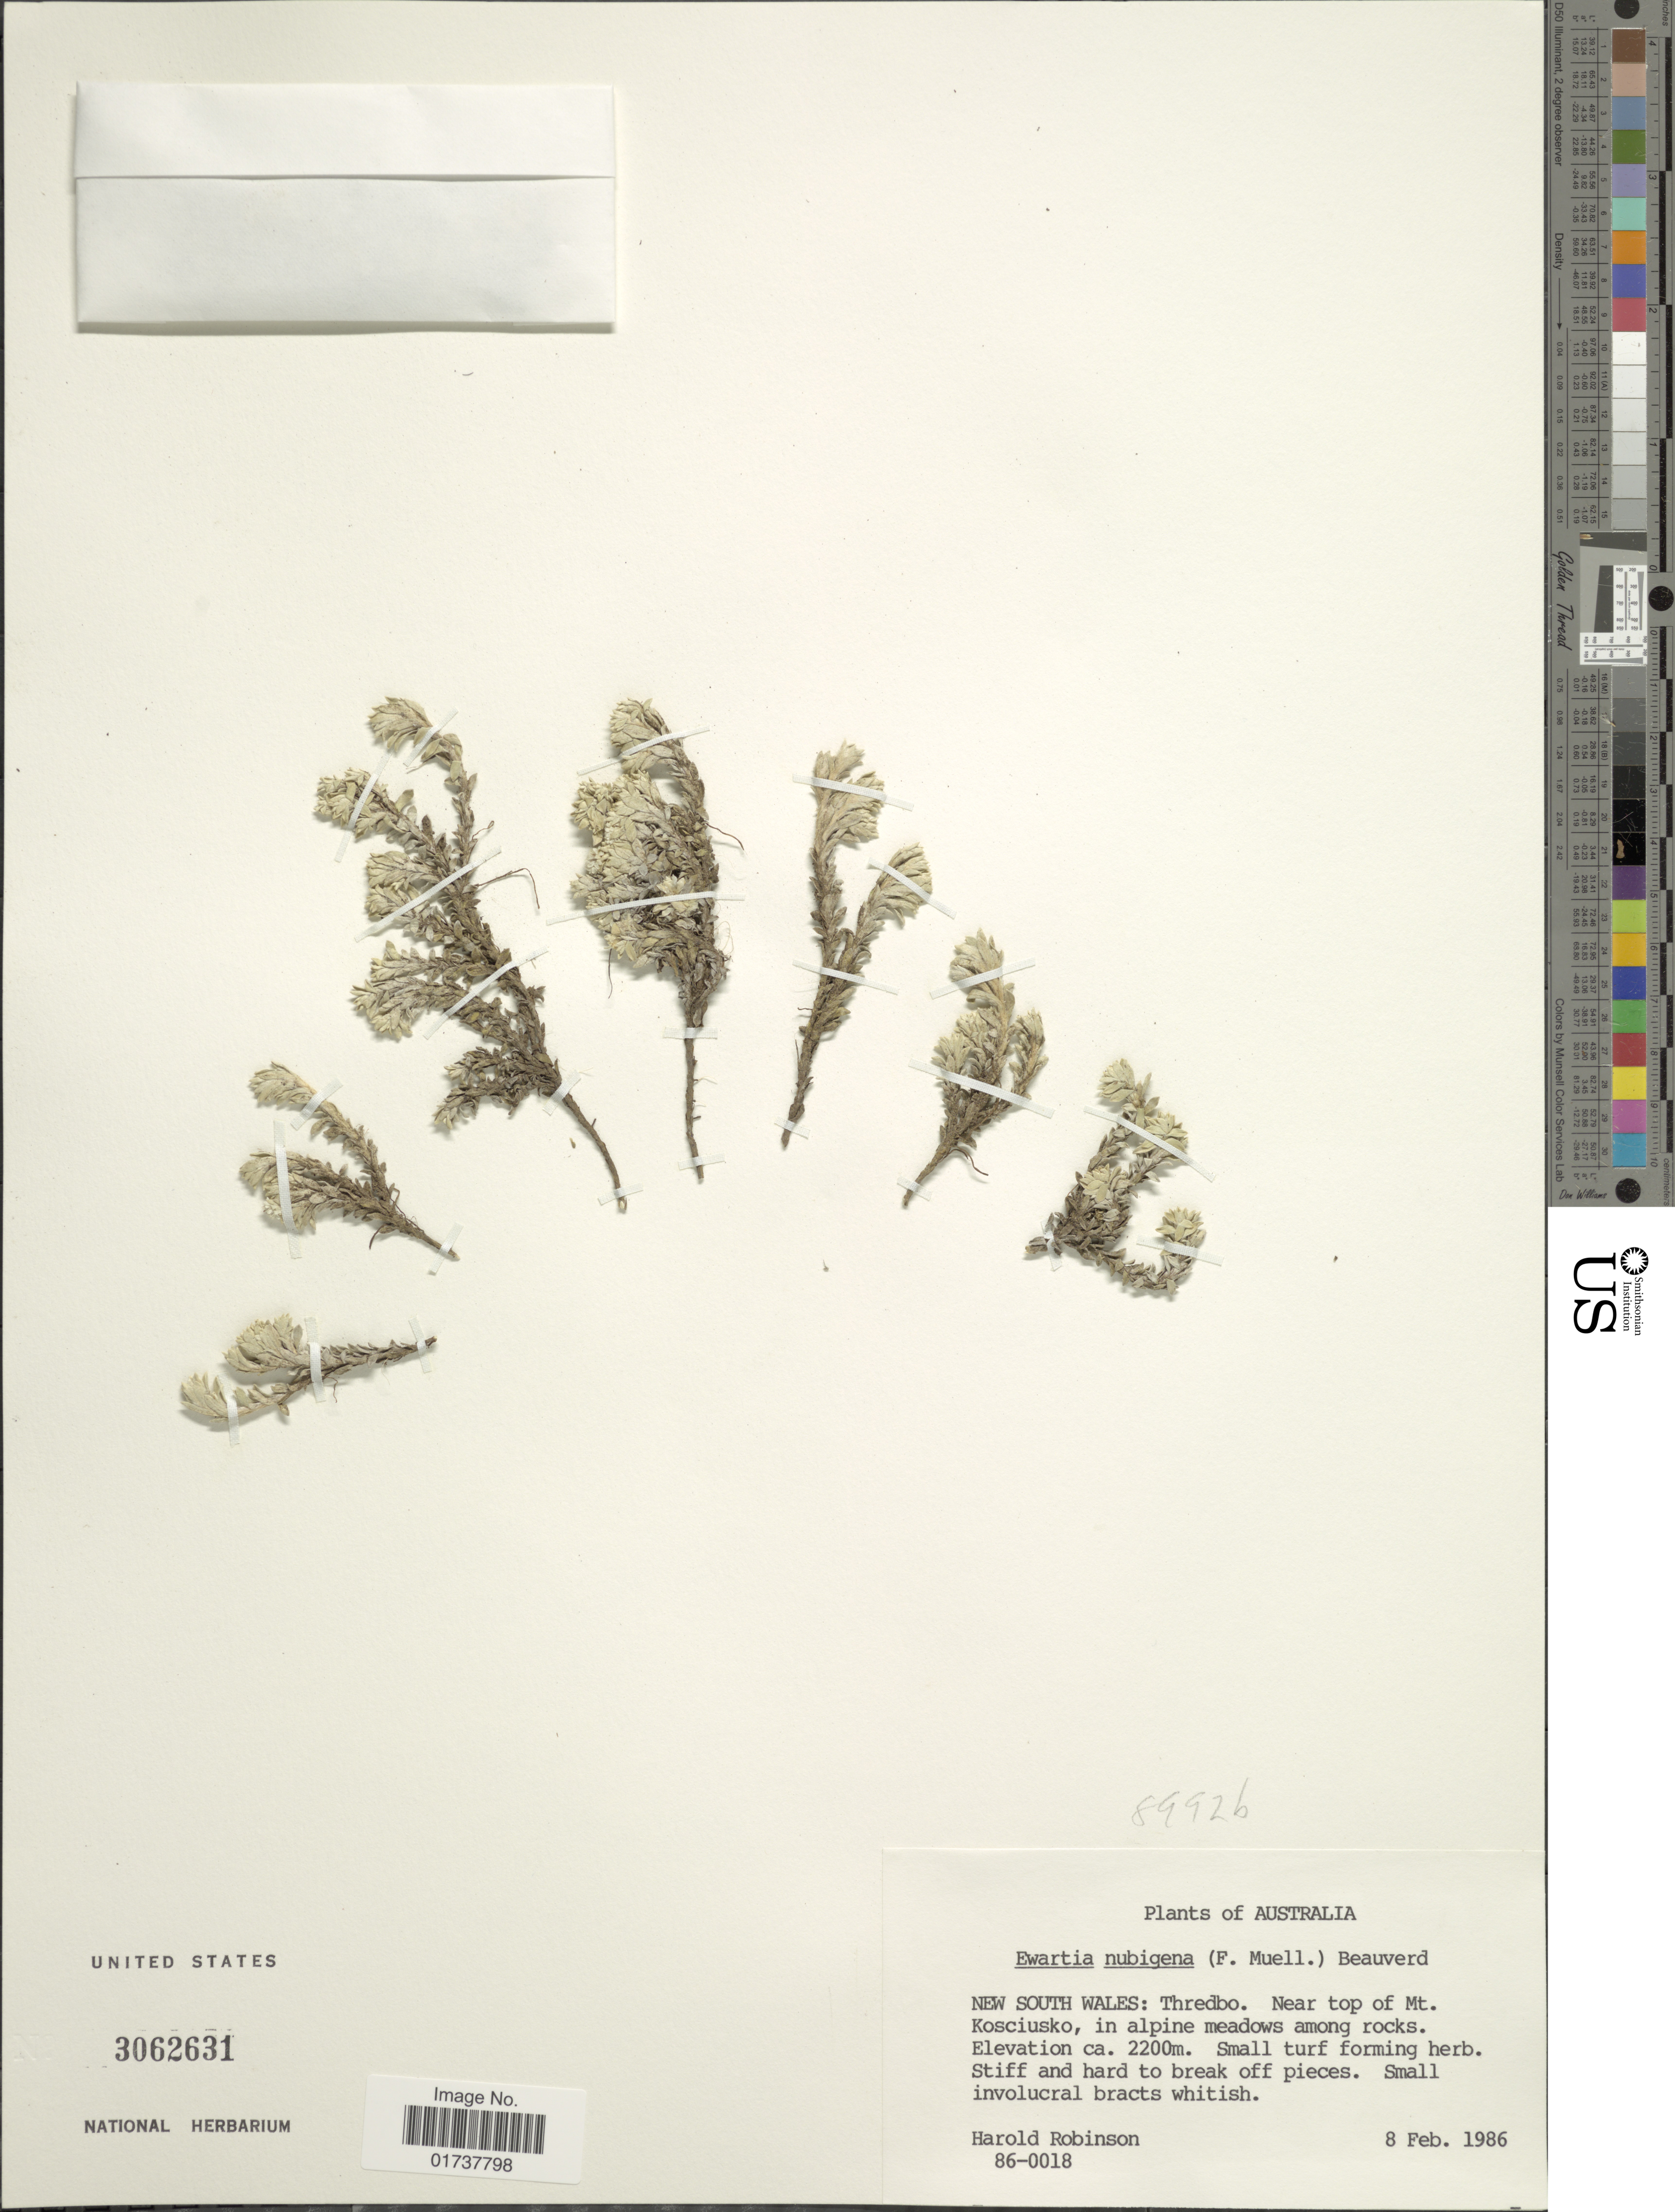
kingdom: Plantae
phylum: Tracheophyta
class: Magnoliopsida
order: Asterales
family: Asteraceae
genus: Ewartia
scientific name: Ewartia nubigena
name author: (F. Muell.) P. Beauv.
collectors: H. Robinson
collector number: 86-0018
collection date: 1986-02-08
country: Australia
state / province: New South Wales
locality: Thredbo, near top of Mt. Kosciusko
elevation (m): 2200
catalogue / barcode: US 3062631